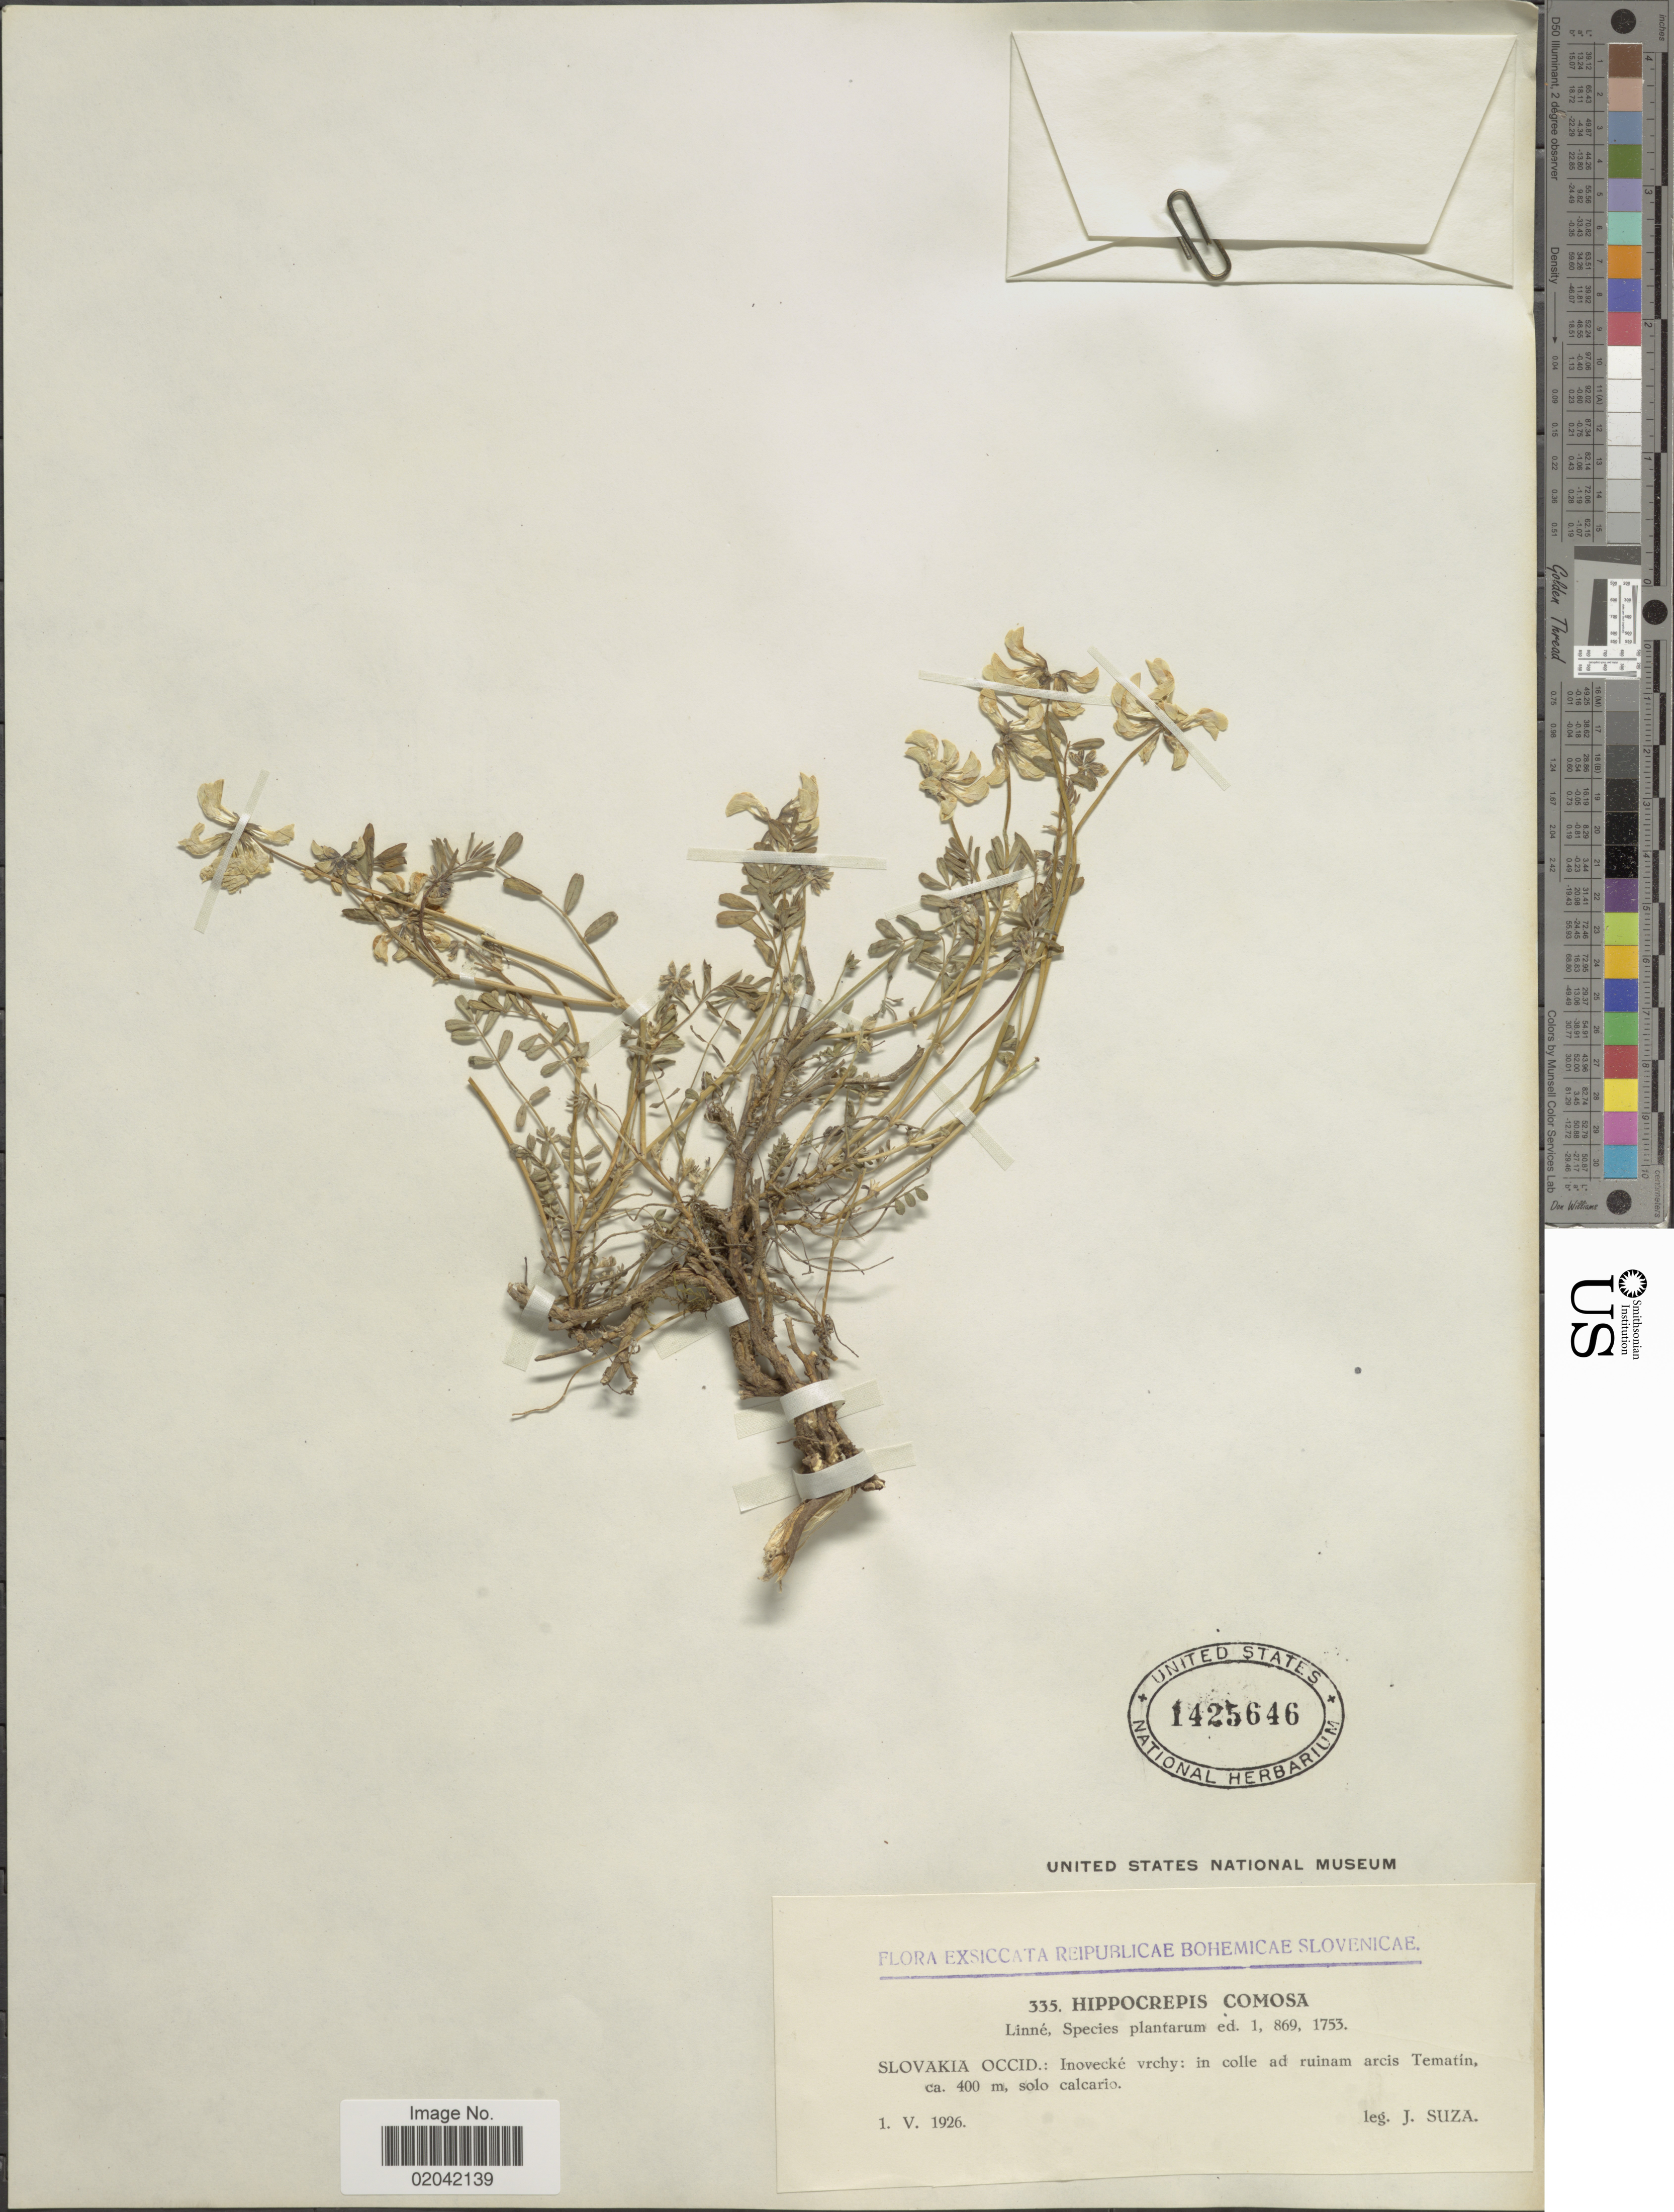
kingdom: Plantae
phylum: Tracheophyta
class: Magnoliopsida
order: Fabales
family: Fabaceae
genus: Hippocrepis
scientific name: Hippocrepis comosa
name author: L.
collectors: J. Suza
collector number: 335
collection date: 1926-05-01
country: Slovakia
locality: Reipublicae Bohemicae Slovenicae. Slovakia Occid.: Inovecke vrchy: in colle ad ruinam arcis Tematin, solo calcario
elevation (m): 400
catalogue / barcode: US 1425646